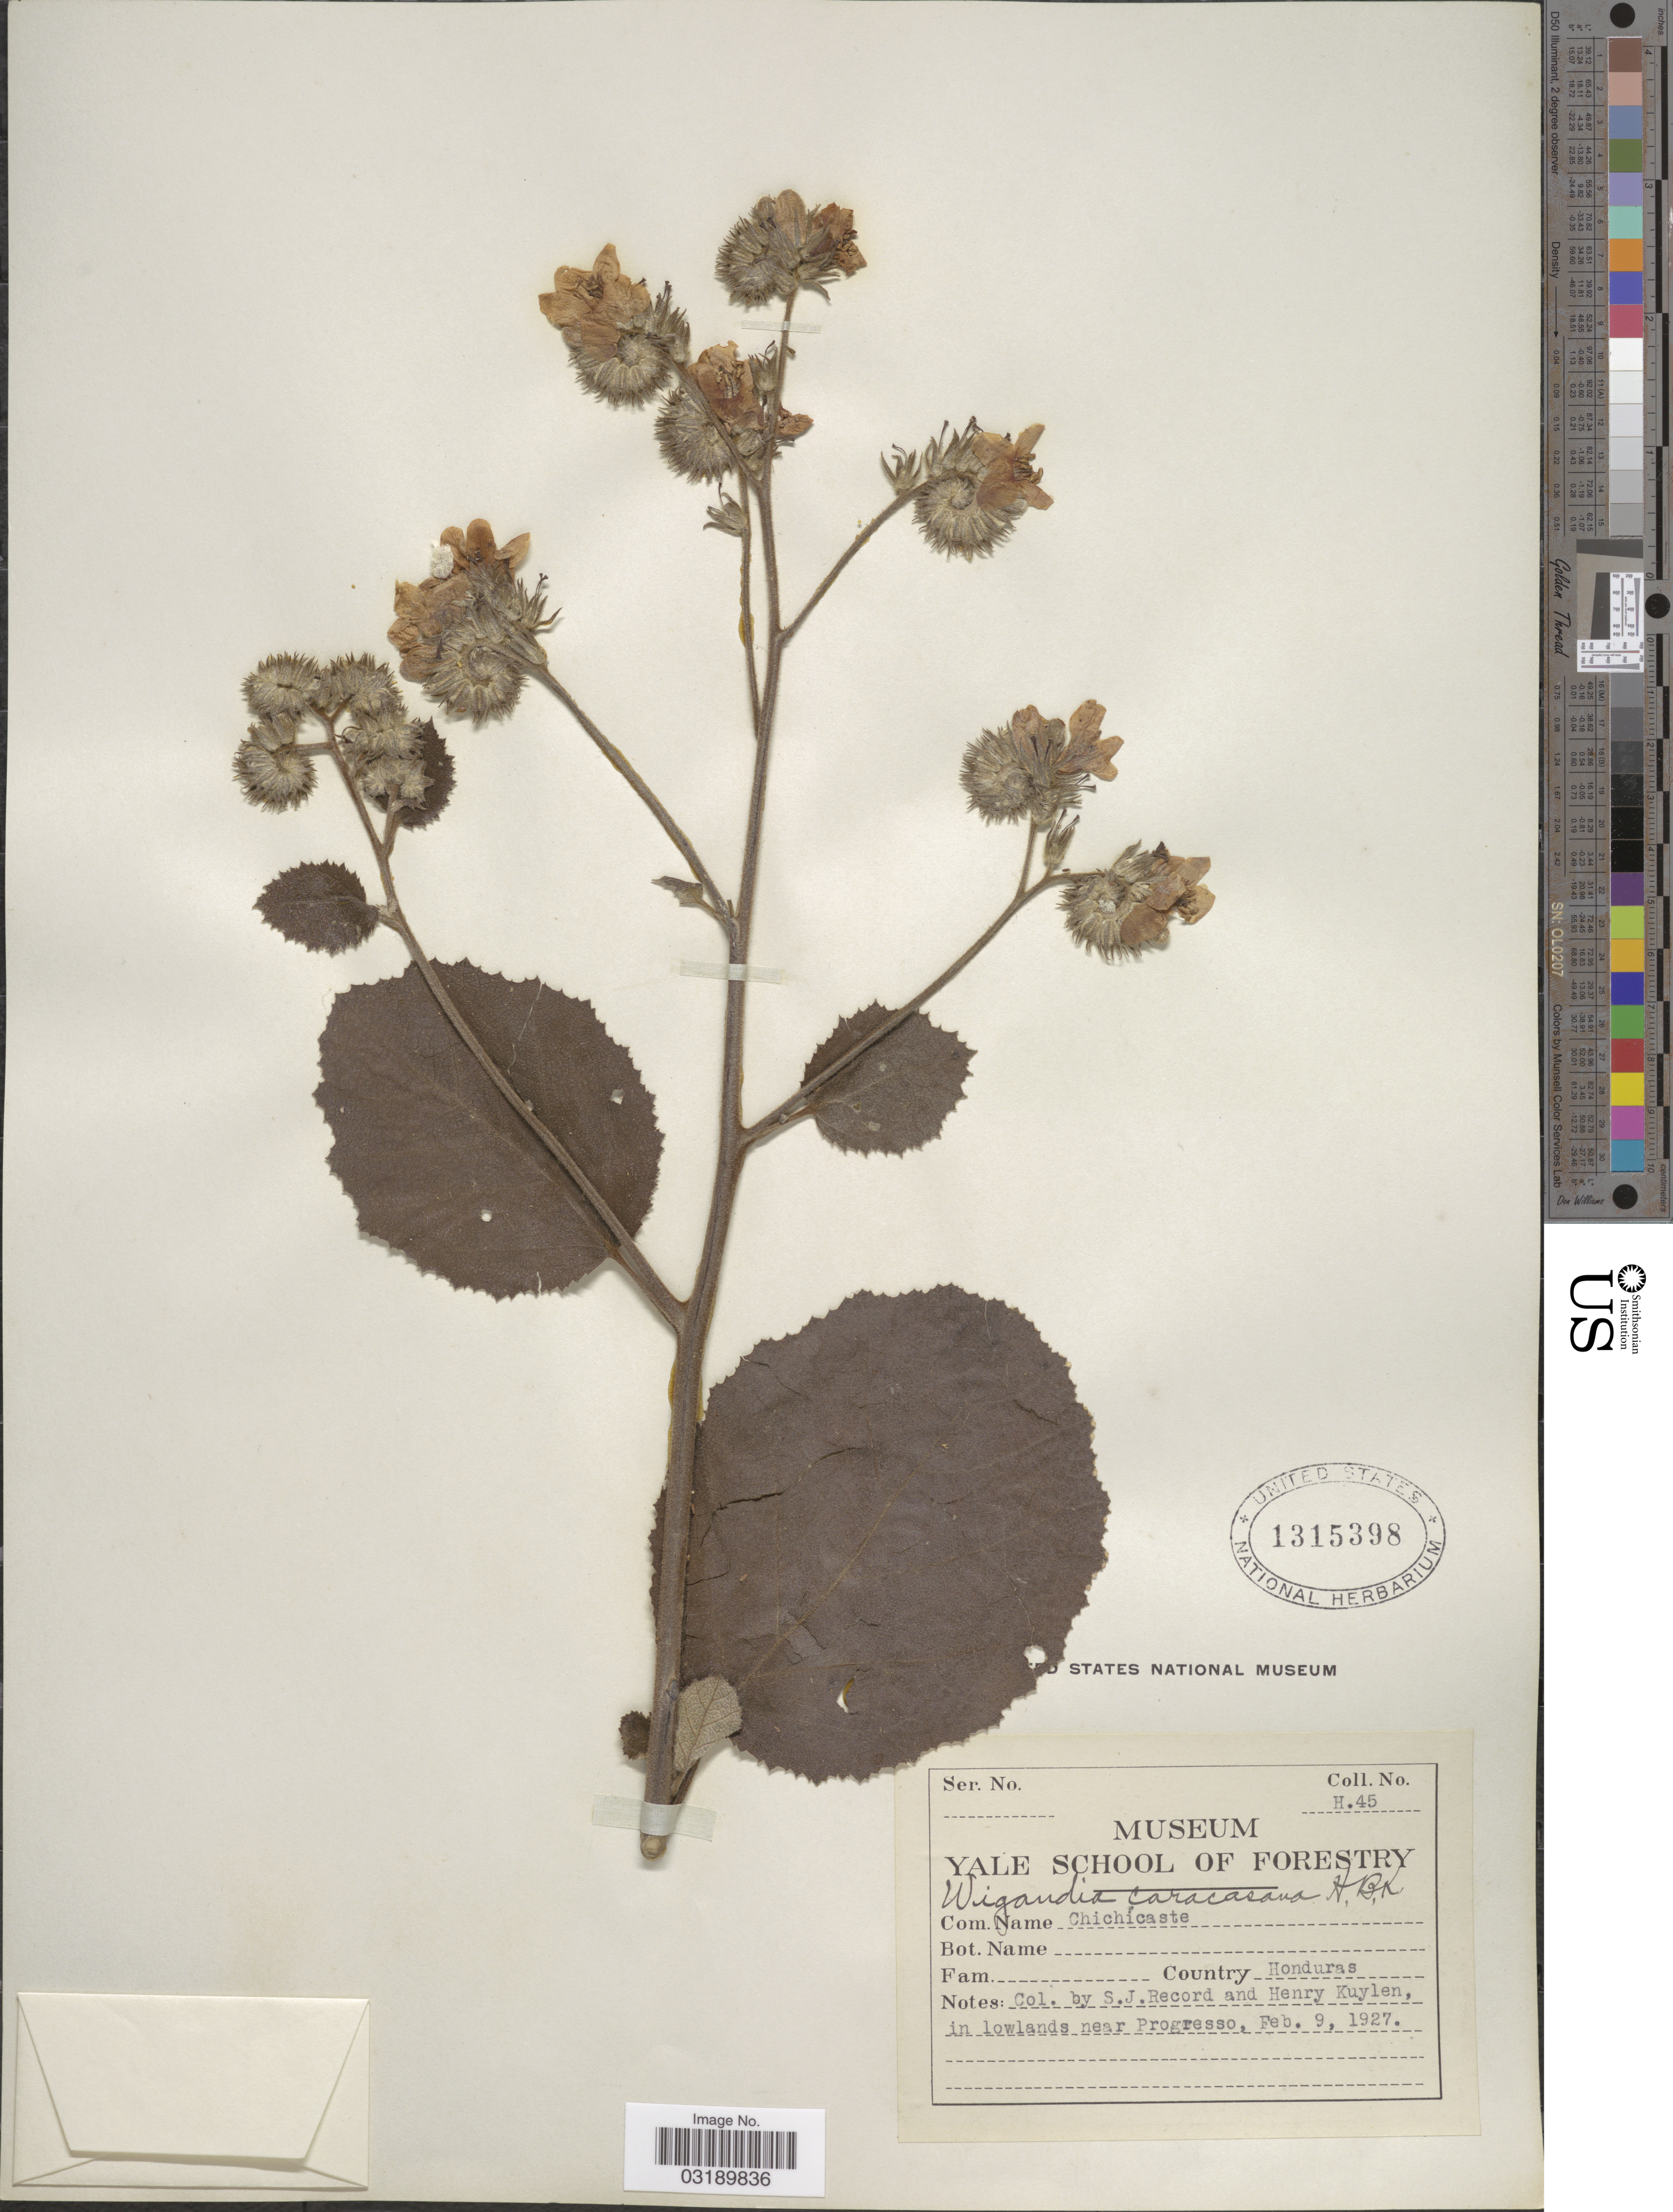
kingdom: Plantae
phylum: Tracheophyta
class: Magnoliopsida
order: Boraginales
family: Namaceae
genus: Wigandia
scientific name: Wigandia caracasana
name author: Kunth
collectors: S. J. Record & H. Kuylen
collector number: H 45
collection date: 1927-02-09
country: Honduras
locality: In lowlands near Progresso.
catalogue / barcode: US 1315398